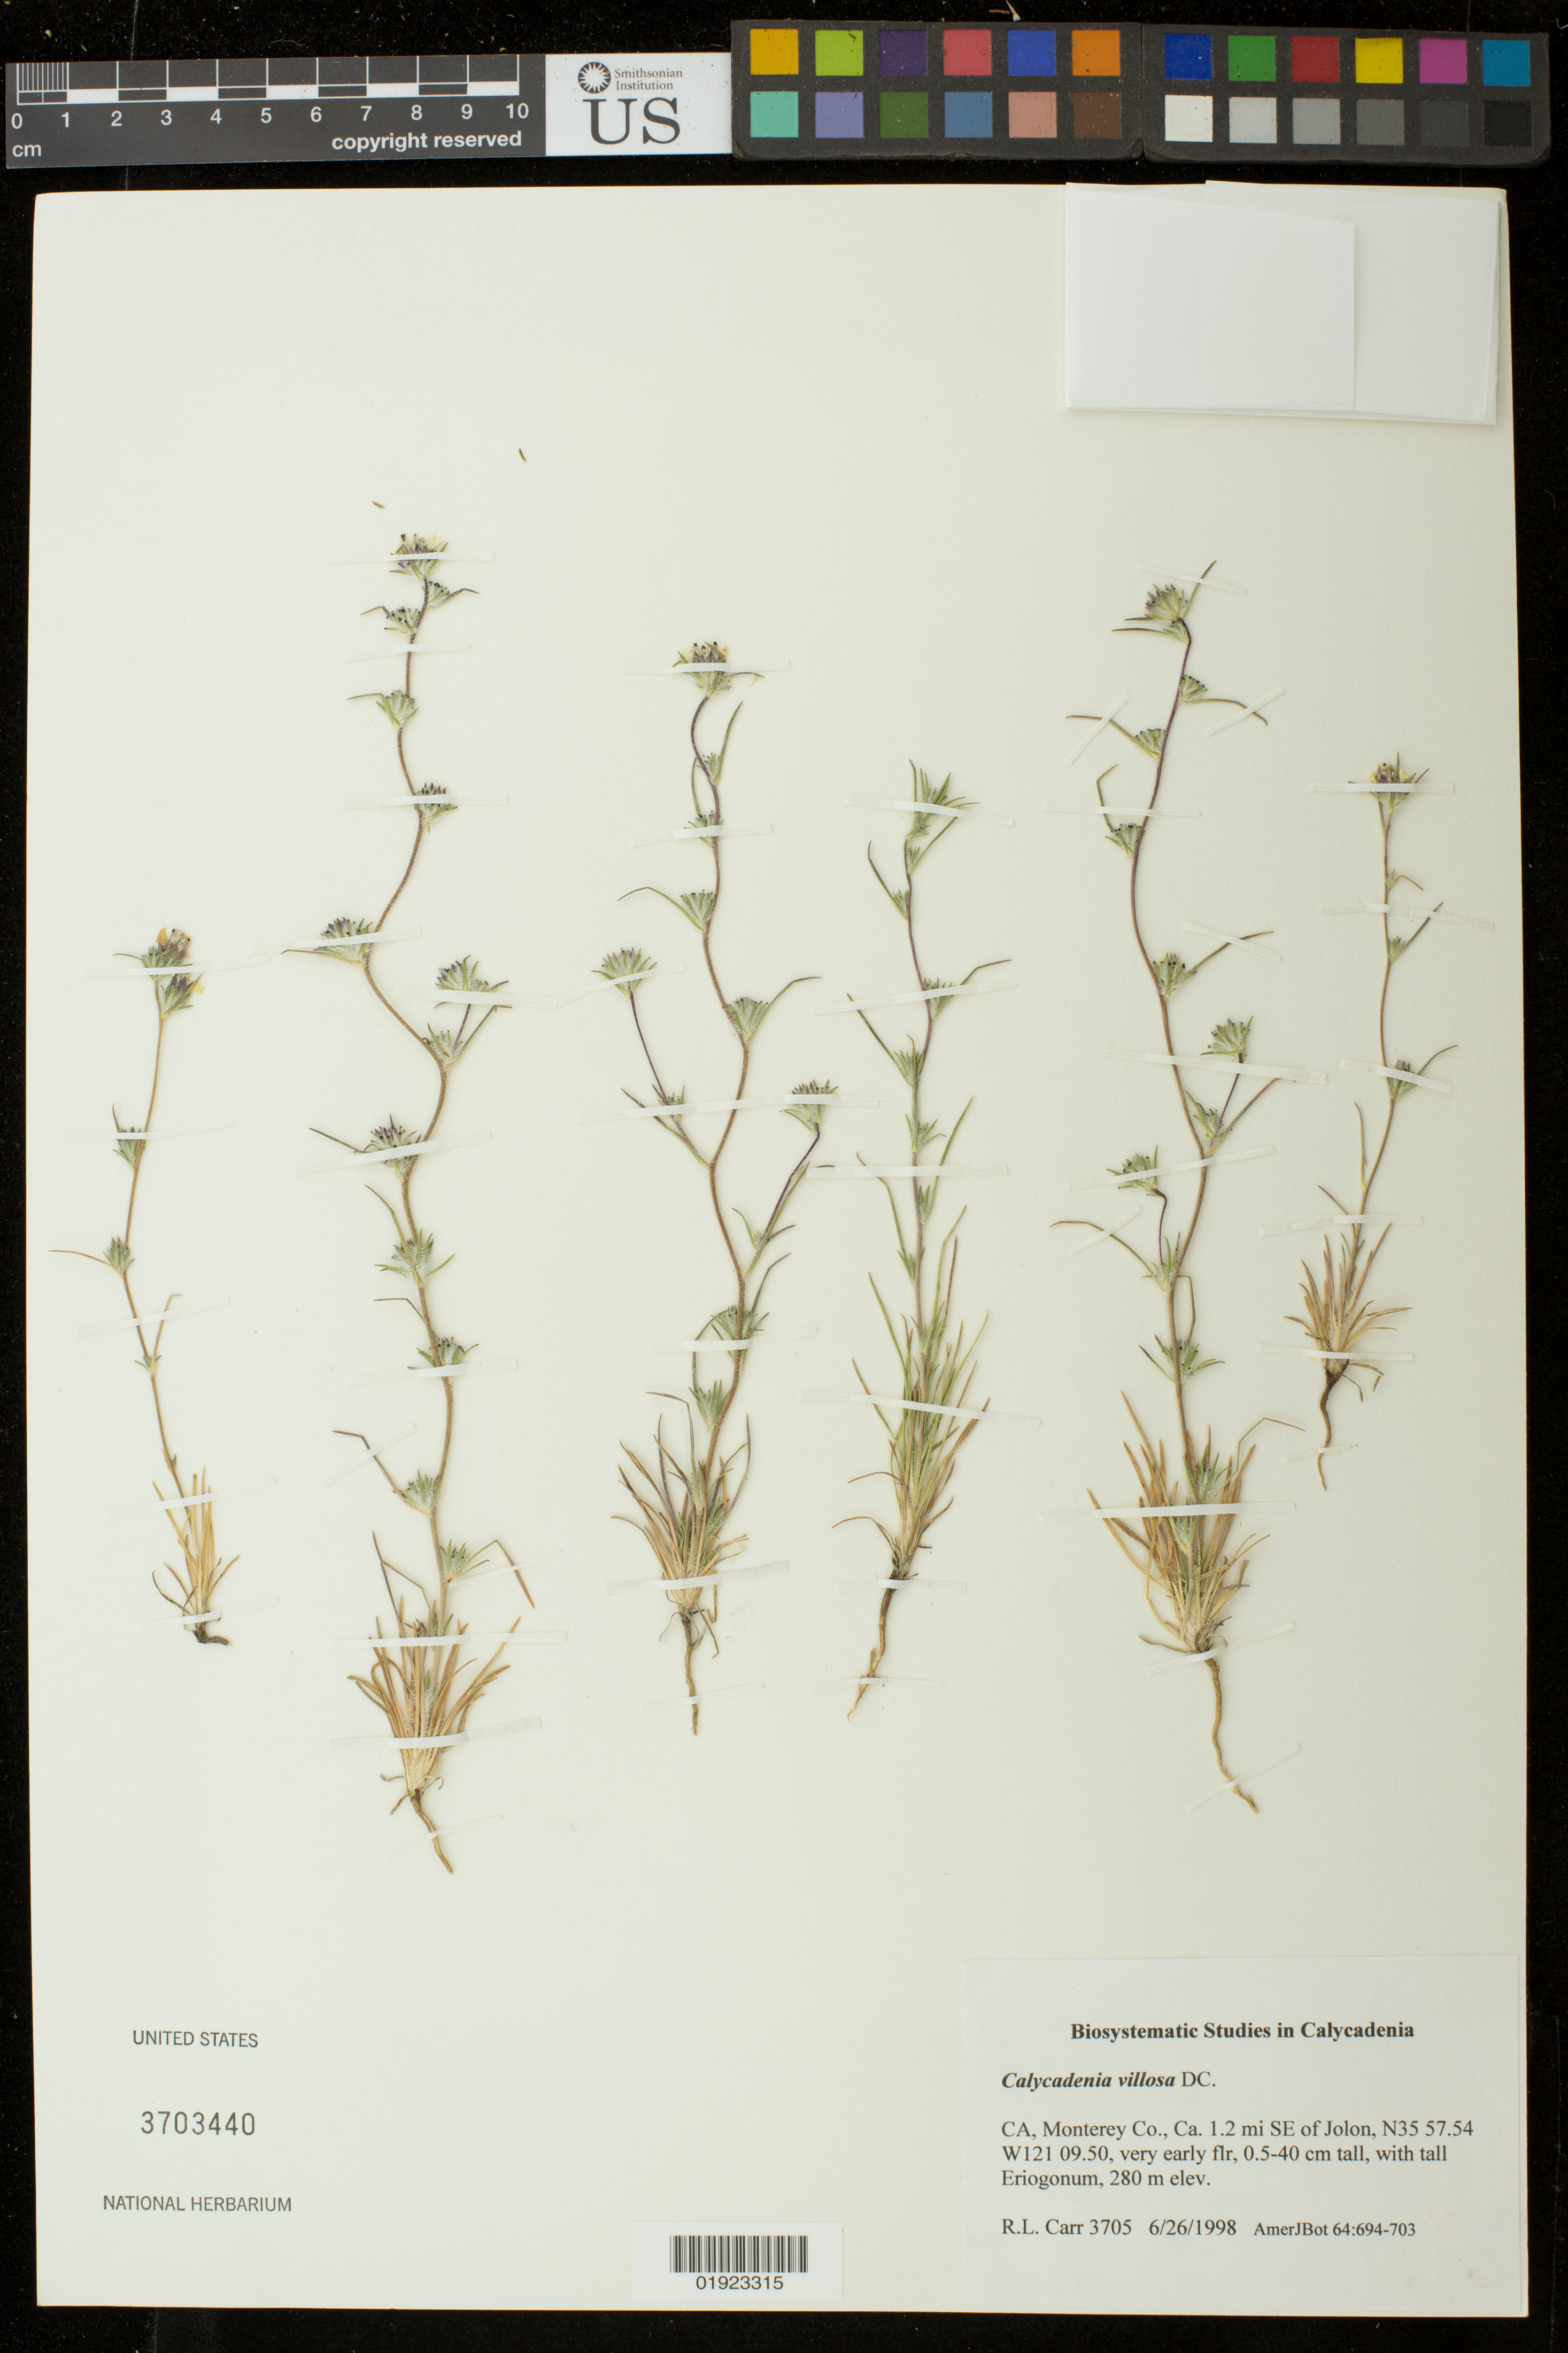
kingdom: Plantae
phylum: Tracheophyta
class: Magnoliopsida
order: Asterales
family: Asteraceae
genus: Calycadenia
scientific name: Calycadenia villosa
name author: DC.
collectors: R. Carr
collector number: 3705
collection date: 1998-06-26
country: United States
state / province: California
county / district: Monterey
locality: ca. 1.2 mi E of Jolon.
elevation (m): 280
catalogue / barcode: US 3703440